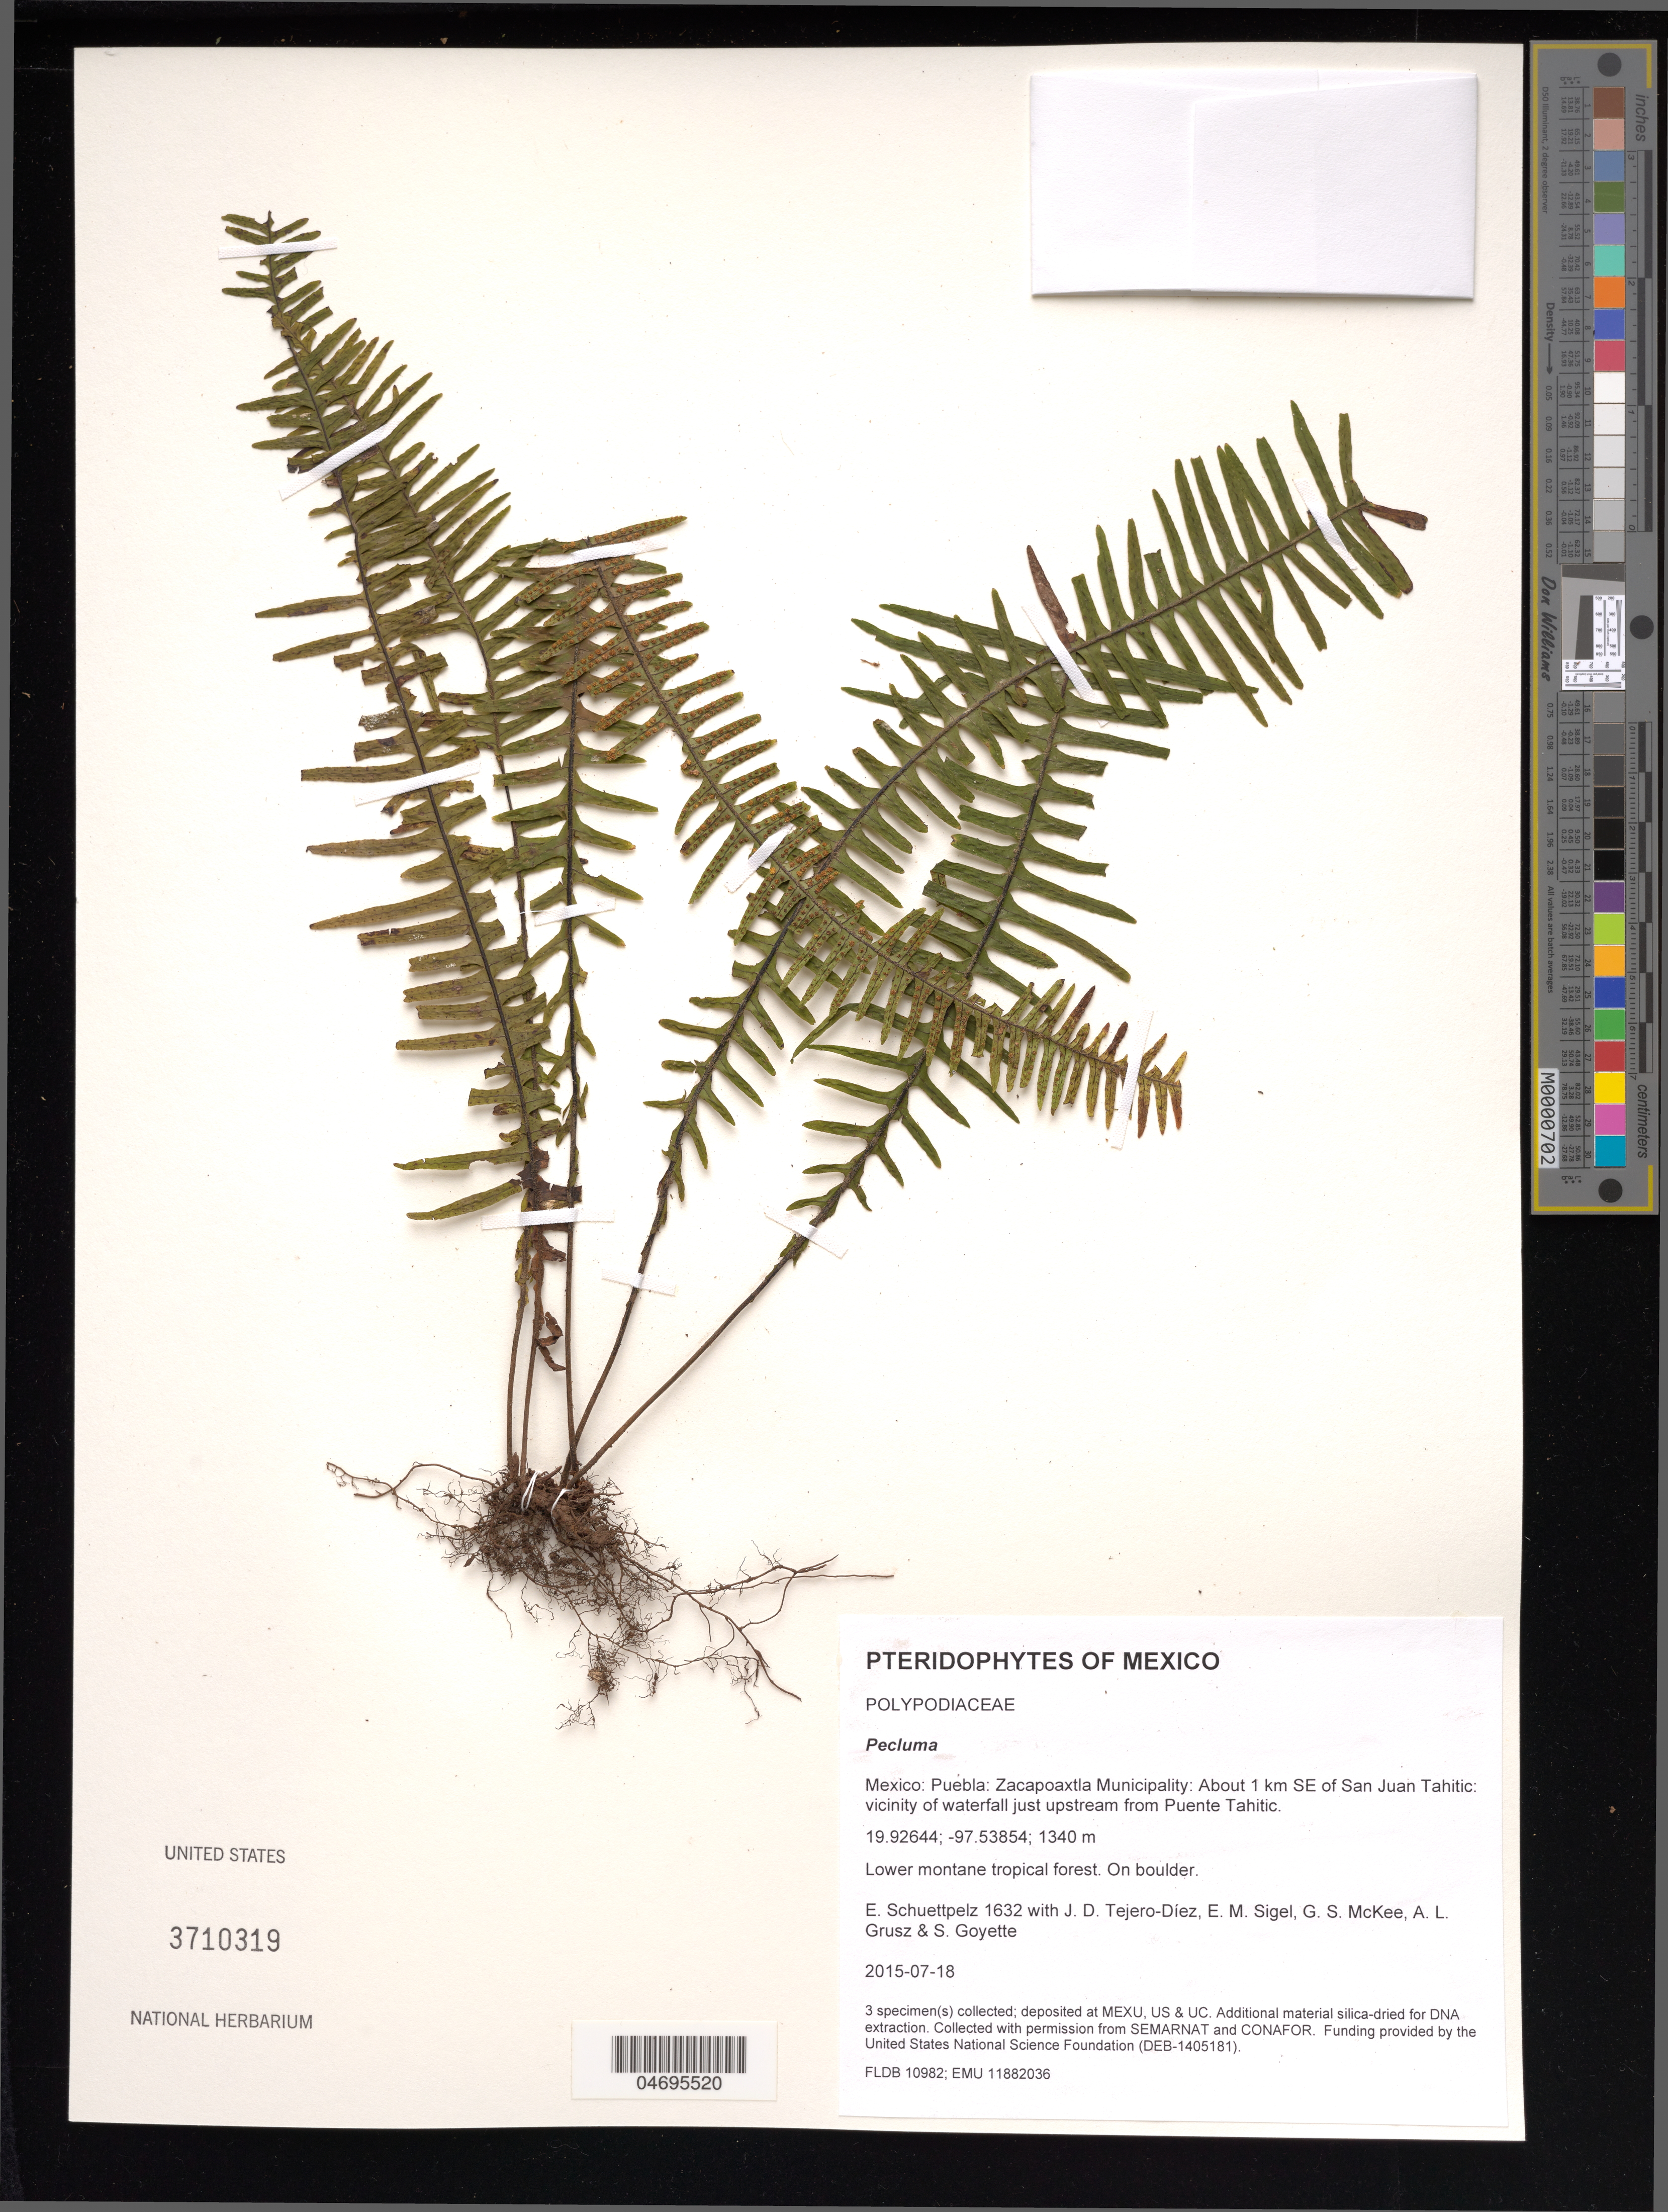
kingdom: Plantae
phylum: Tracheophyta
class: Polypodiopsida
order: Polypodiales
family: Polypodiaceae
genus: Pecluma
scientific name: Pecluma sp.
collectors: E. Schuettpelz, D. Tejero-Díez, E. M. Sigel, G. S. McKee & A. Grusz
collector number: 1632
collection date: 2015-07-18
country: Mexico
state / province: Puebla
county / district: Zacapoaxtla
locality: About 1 km SE of San Juan Tahitic: vicinity of waterfall just upstream from Puente Tahitic.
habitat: Lower montane tropical forest.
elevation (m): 1340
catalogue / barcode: US 3710319